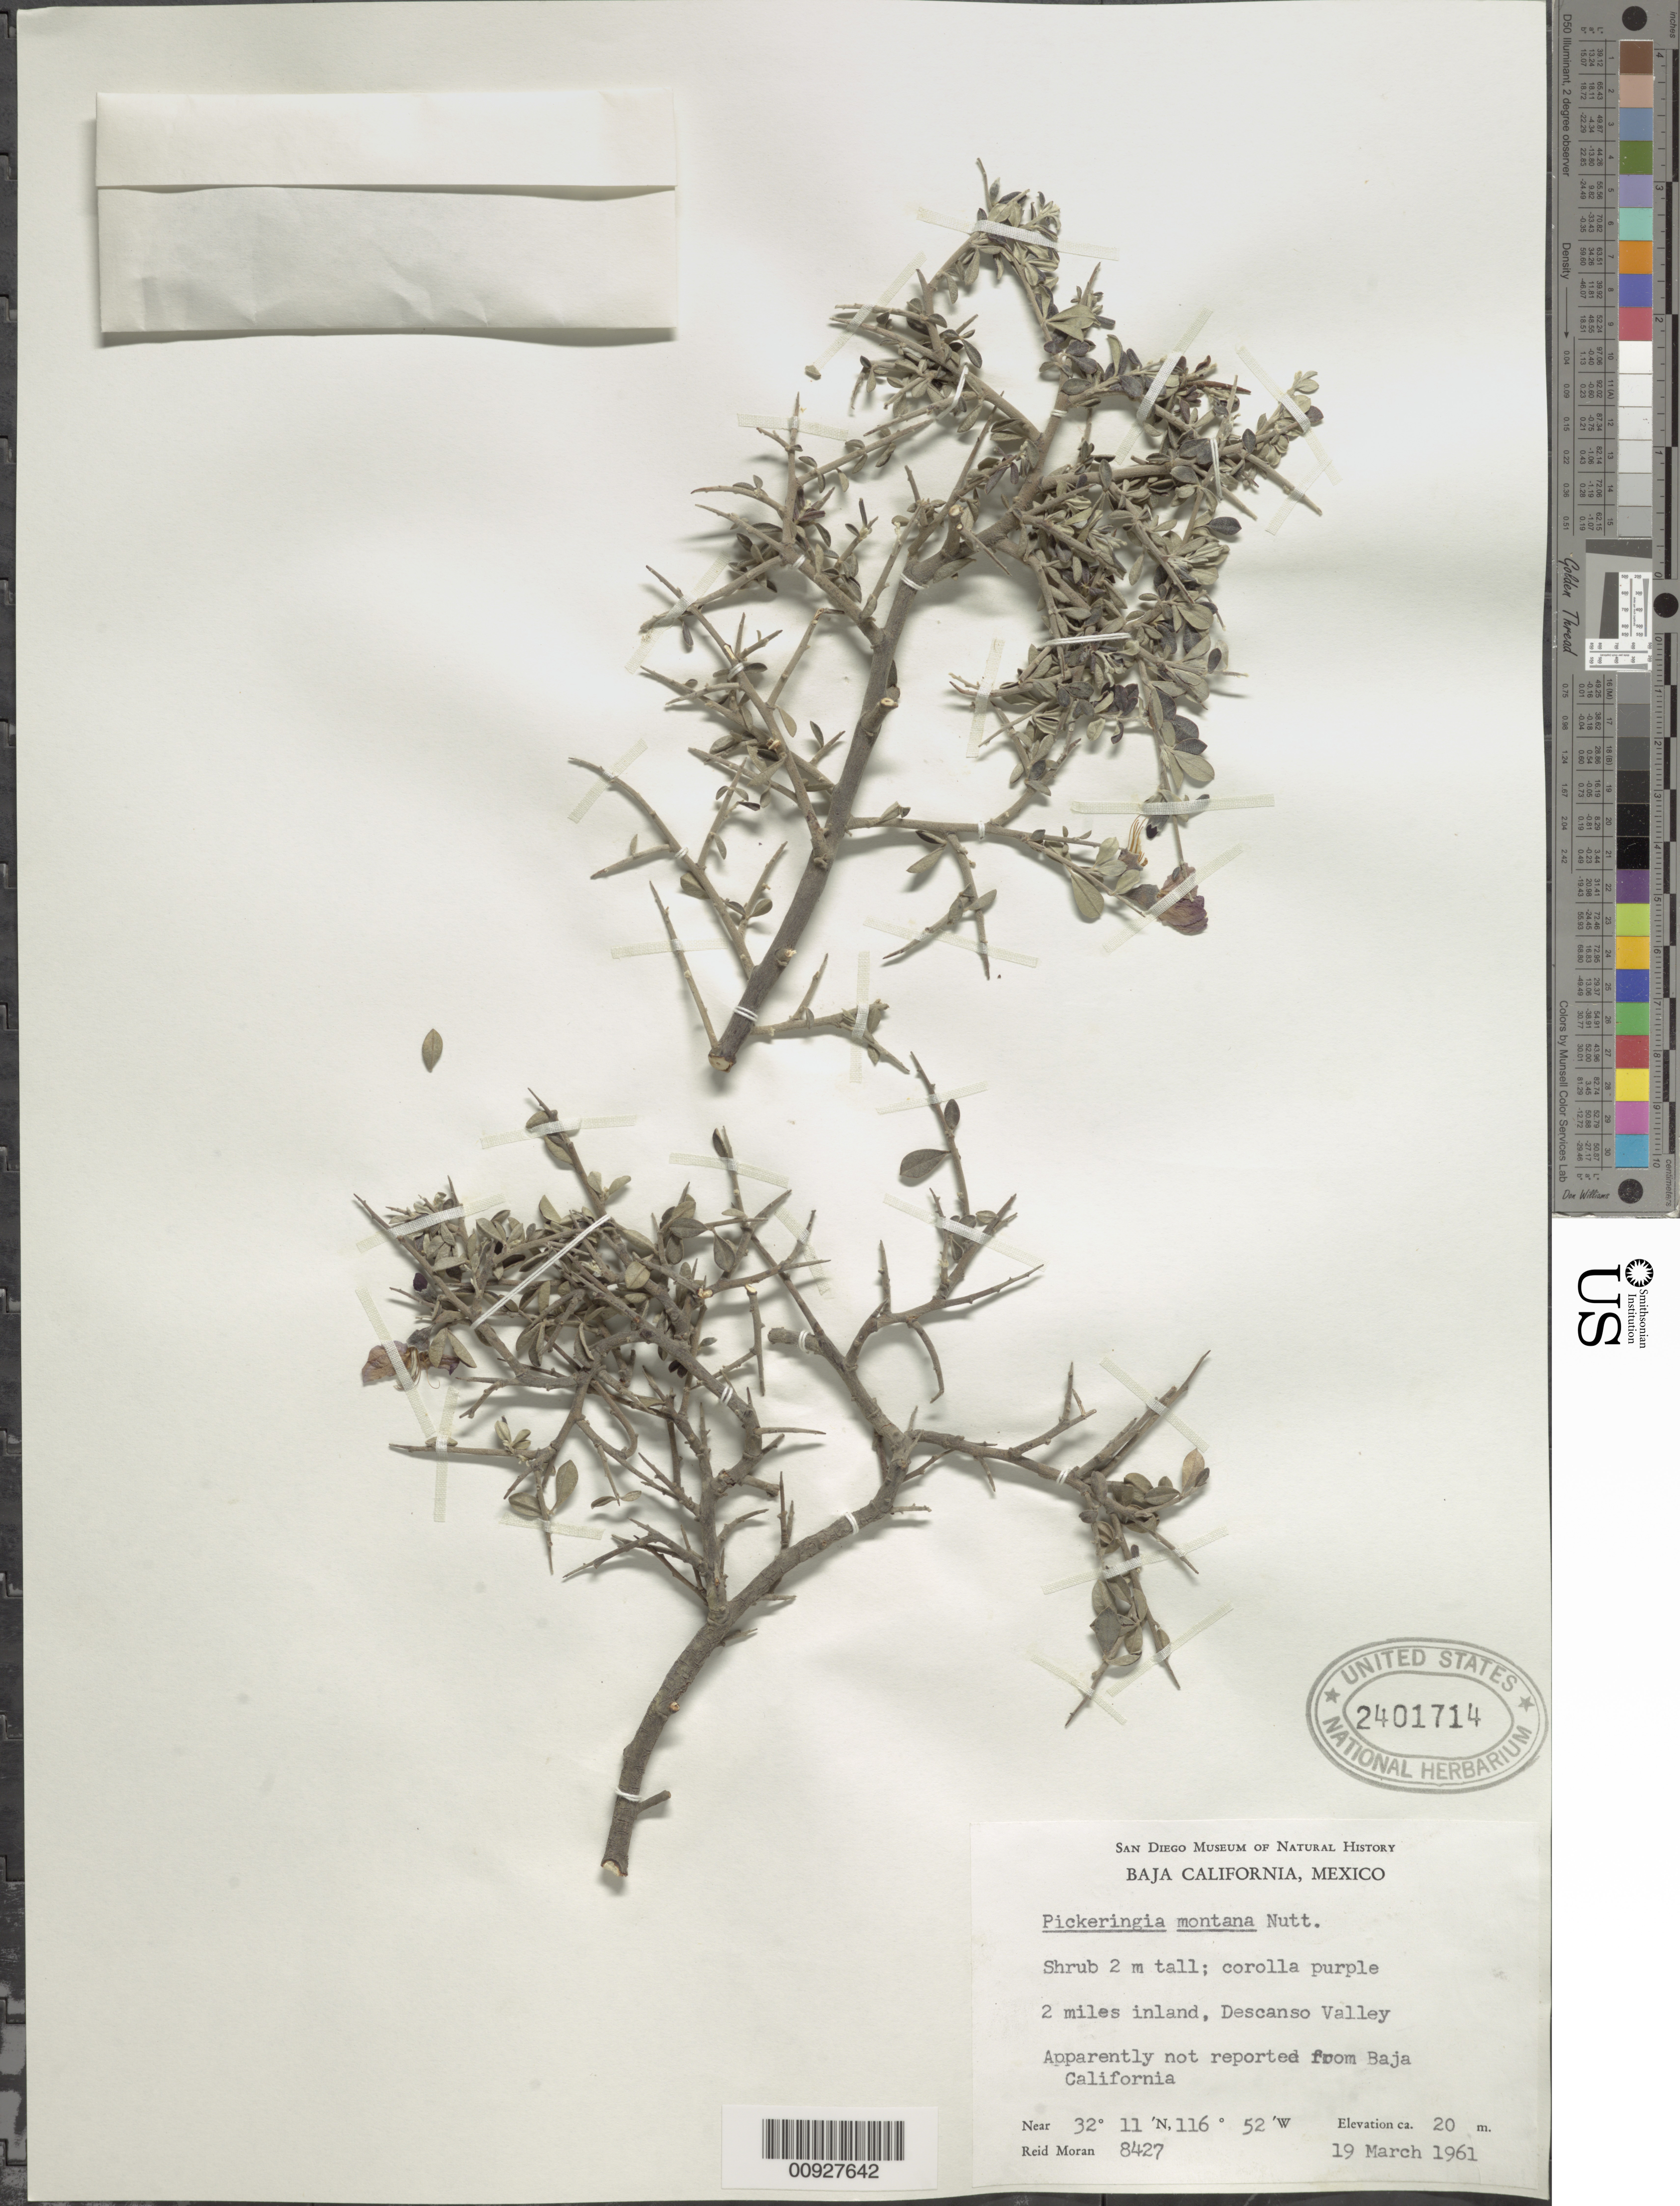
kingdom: Plantae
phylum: Tracheophyta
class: Magnoliopsida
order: Fabales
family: Fabaceae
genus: Pickeringia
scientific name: Pickeringia montana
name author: Nutt. ex Torr. & A. Gray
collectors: R. V. Moran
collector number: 8427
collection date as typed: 19 Mar 1961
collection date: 1961-03-19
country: Mexico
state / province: Baja California Norte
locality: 2 miles inland, Descanso Valley. Baja California.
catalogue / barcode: US 2401714